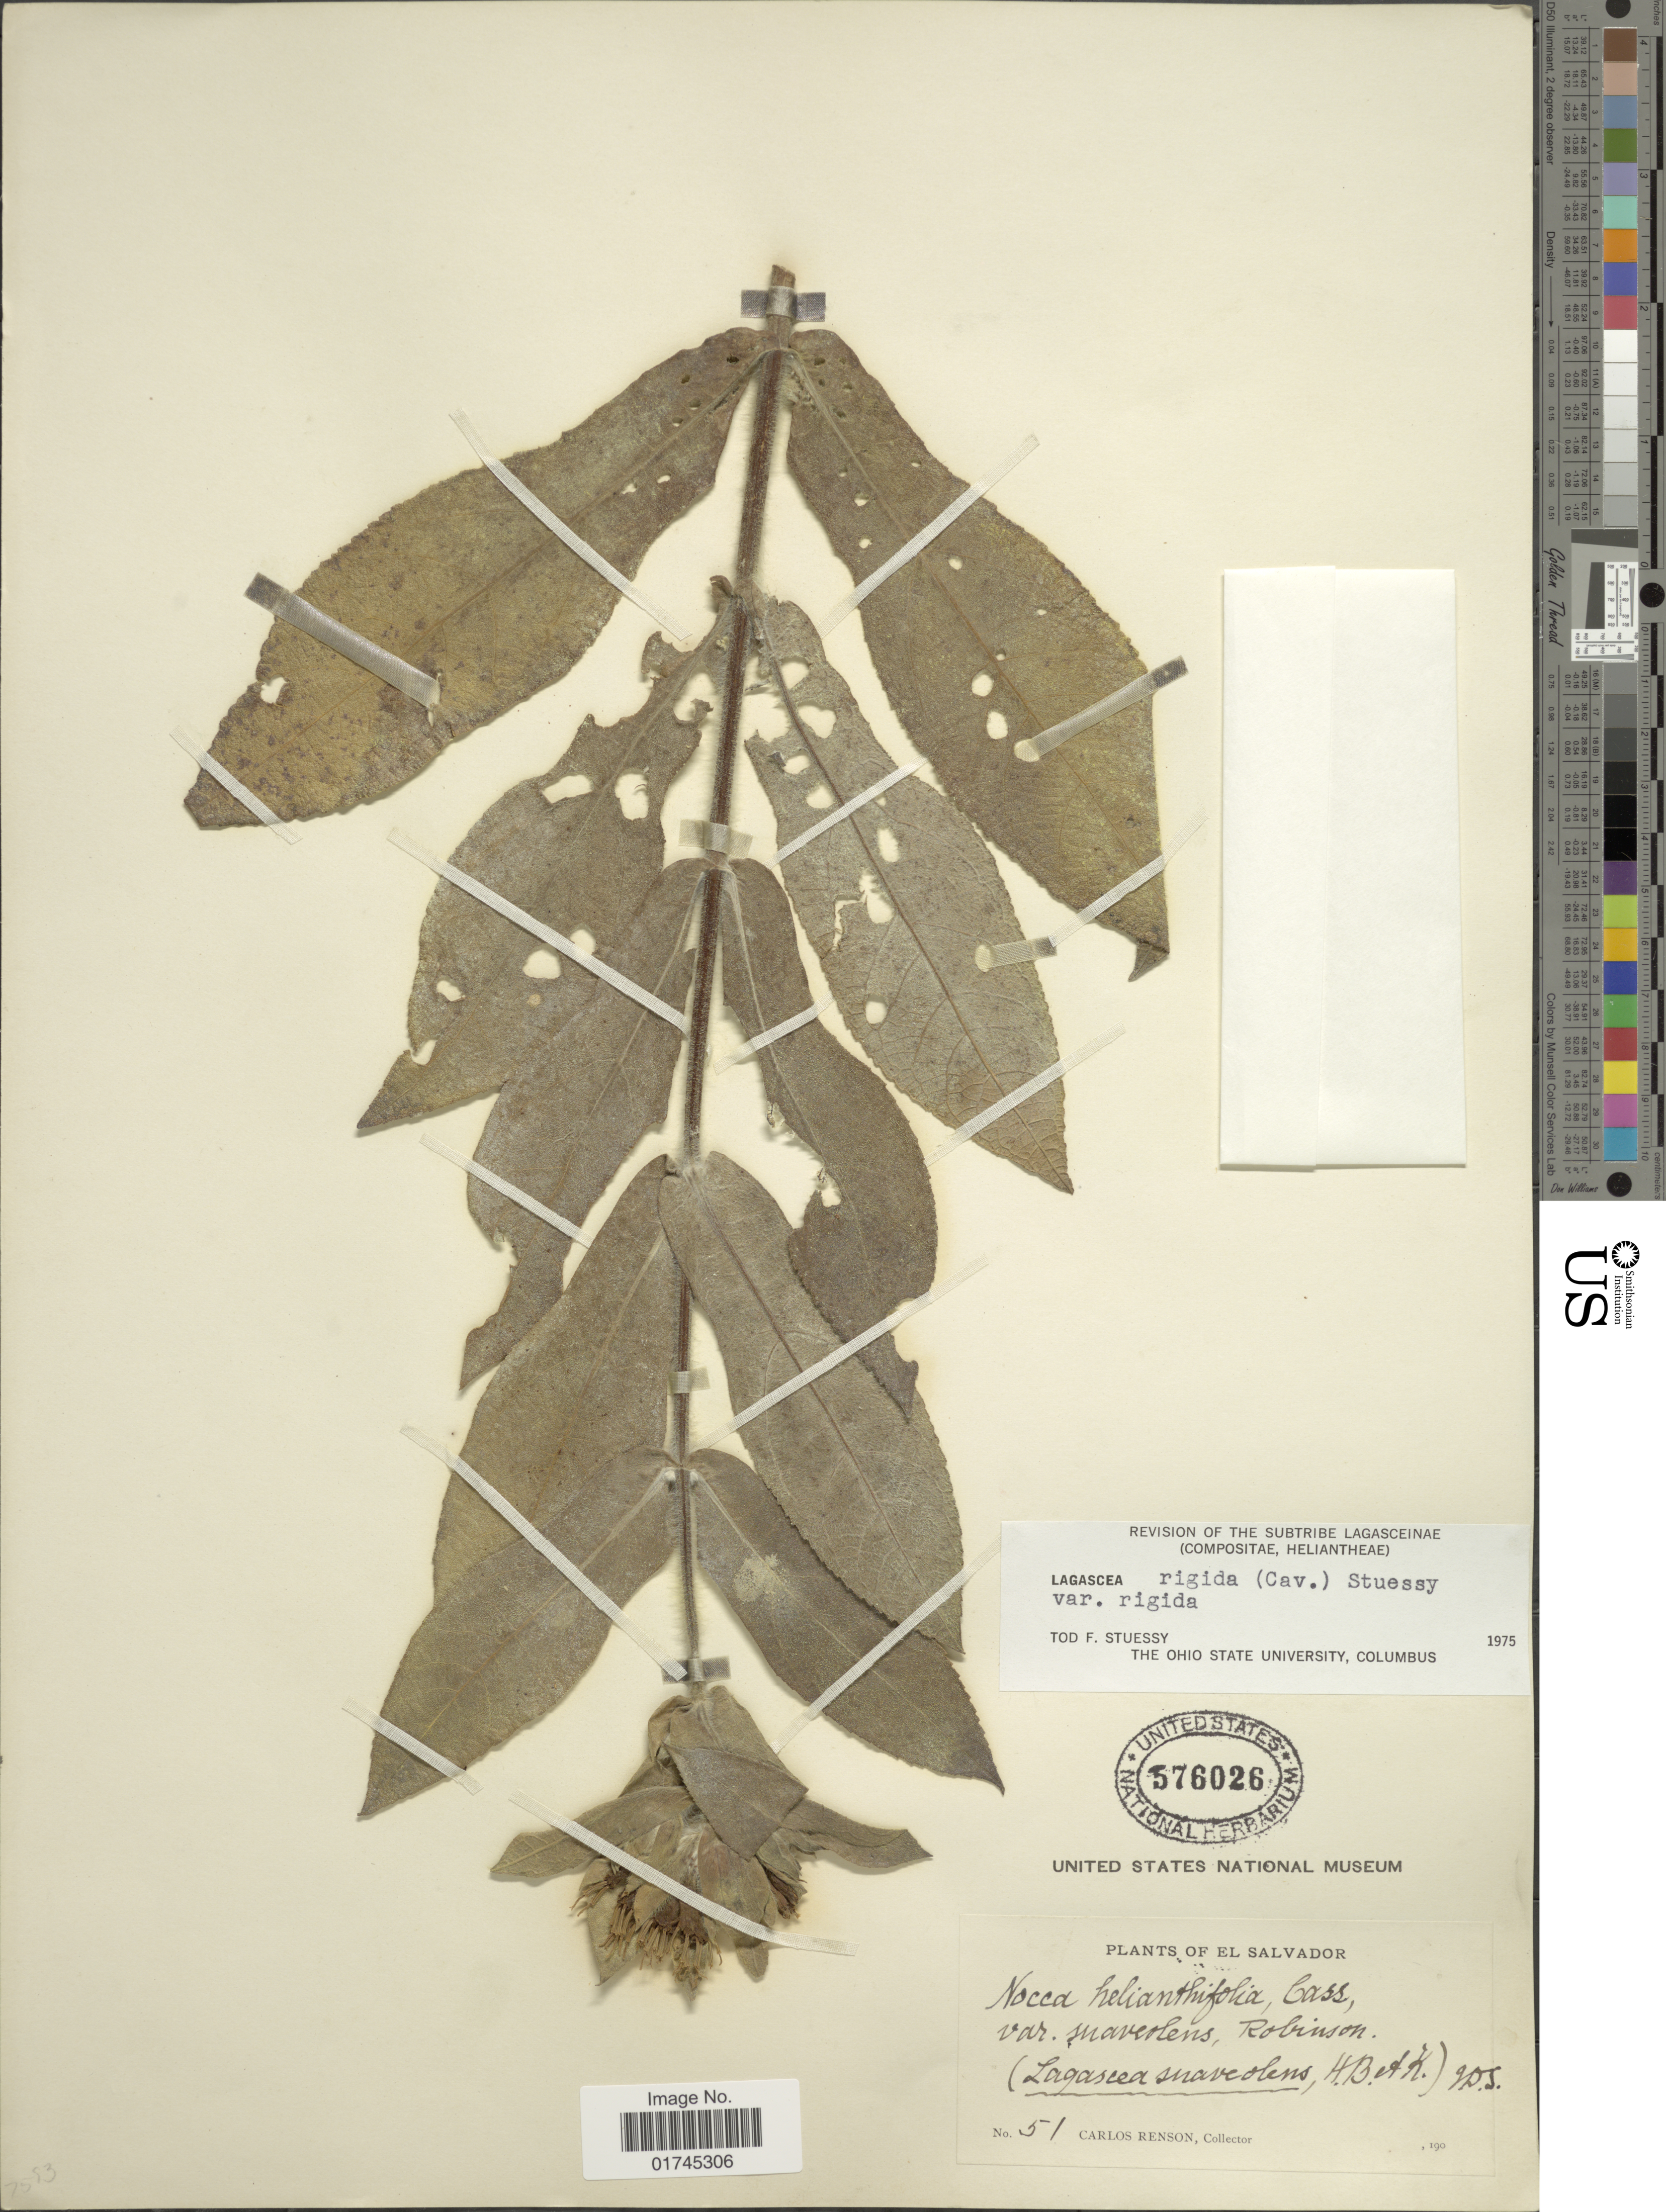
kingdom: Plantae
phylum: Tracheophyta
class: Magnoliopsida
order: Asterales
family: Asteraceae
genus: Lagascea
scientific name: Lagascea helianthifolia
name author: Kunth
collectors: C. Renson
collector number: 51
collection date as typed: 190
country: El Salvador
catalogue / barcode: US 576026